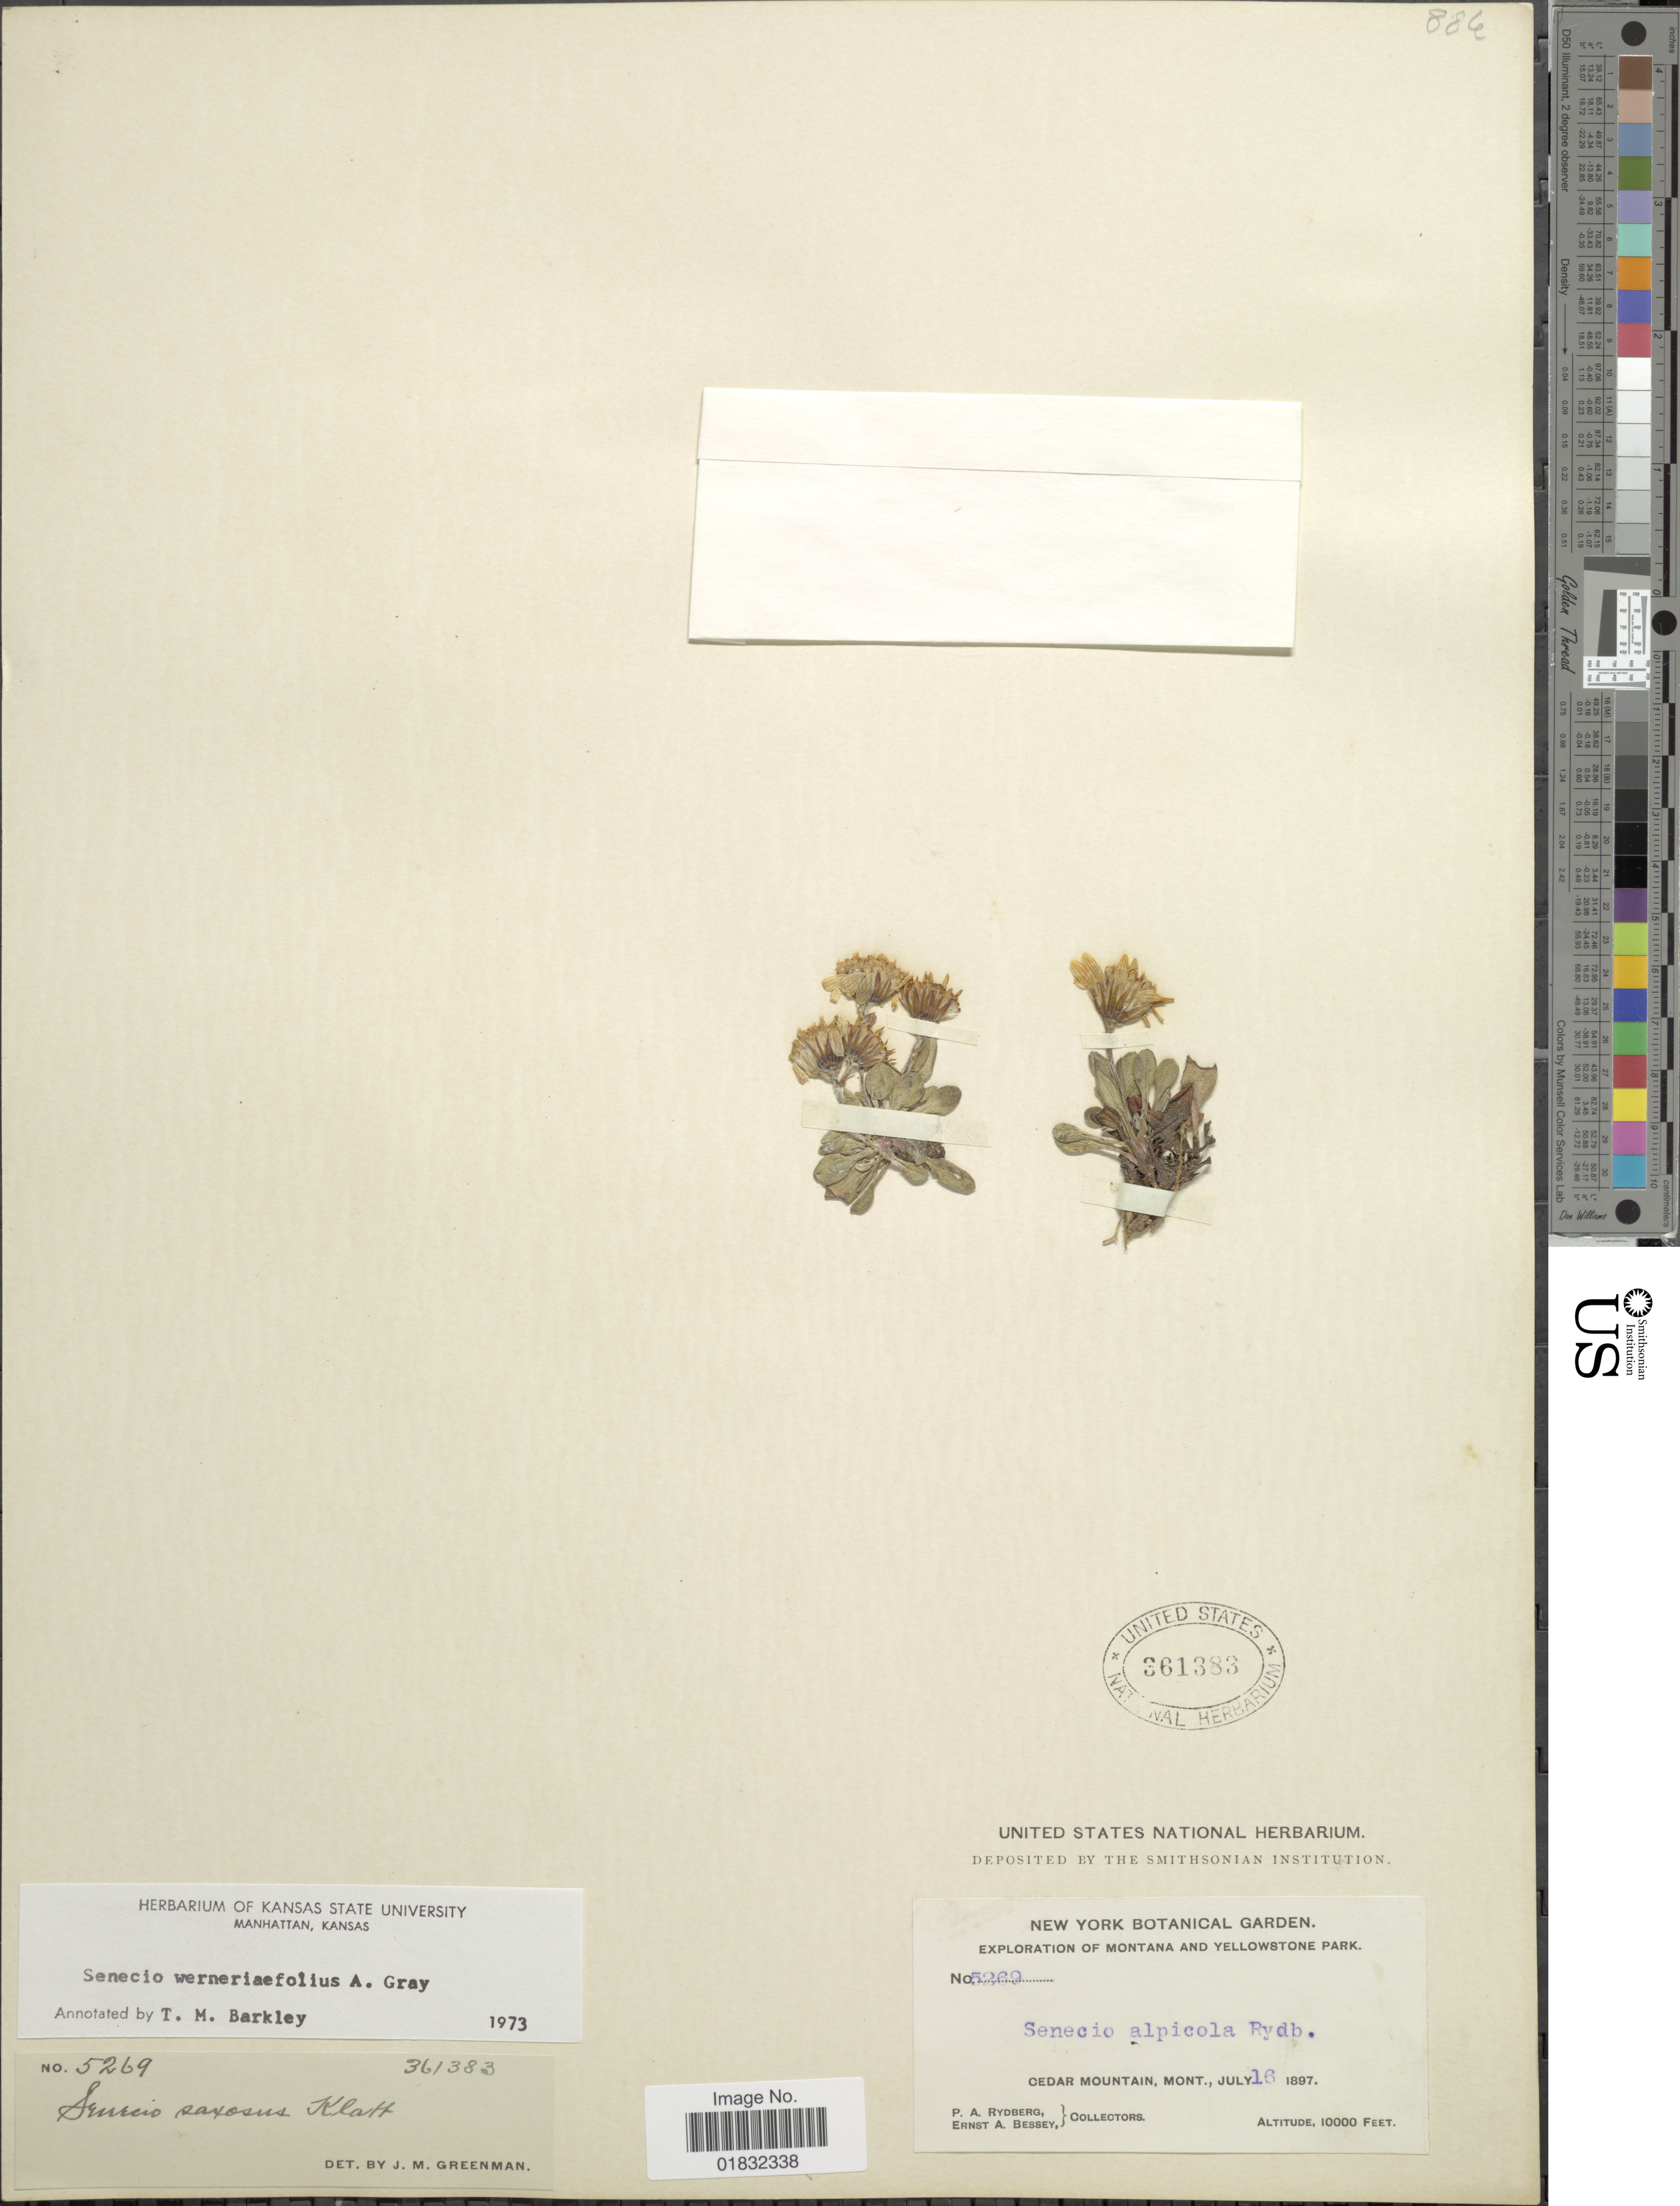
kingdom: Plantae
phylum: Tracheophyta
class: Magnoliopsida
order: Asterales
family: Asteraceae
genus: Packera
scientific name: Packera werneriifolia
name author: (A. Gray) W.A. Weber & Á. Löve ex Trock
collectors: P. A. Rydberg & E. A. Bessey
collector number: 5269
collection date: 1897-07-16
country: United States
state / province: Montana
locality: Montana and Yellowstone park, Cedar Mountain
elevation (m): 3048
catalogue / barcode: US 361383